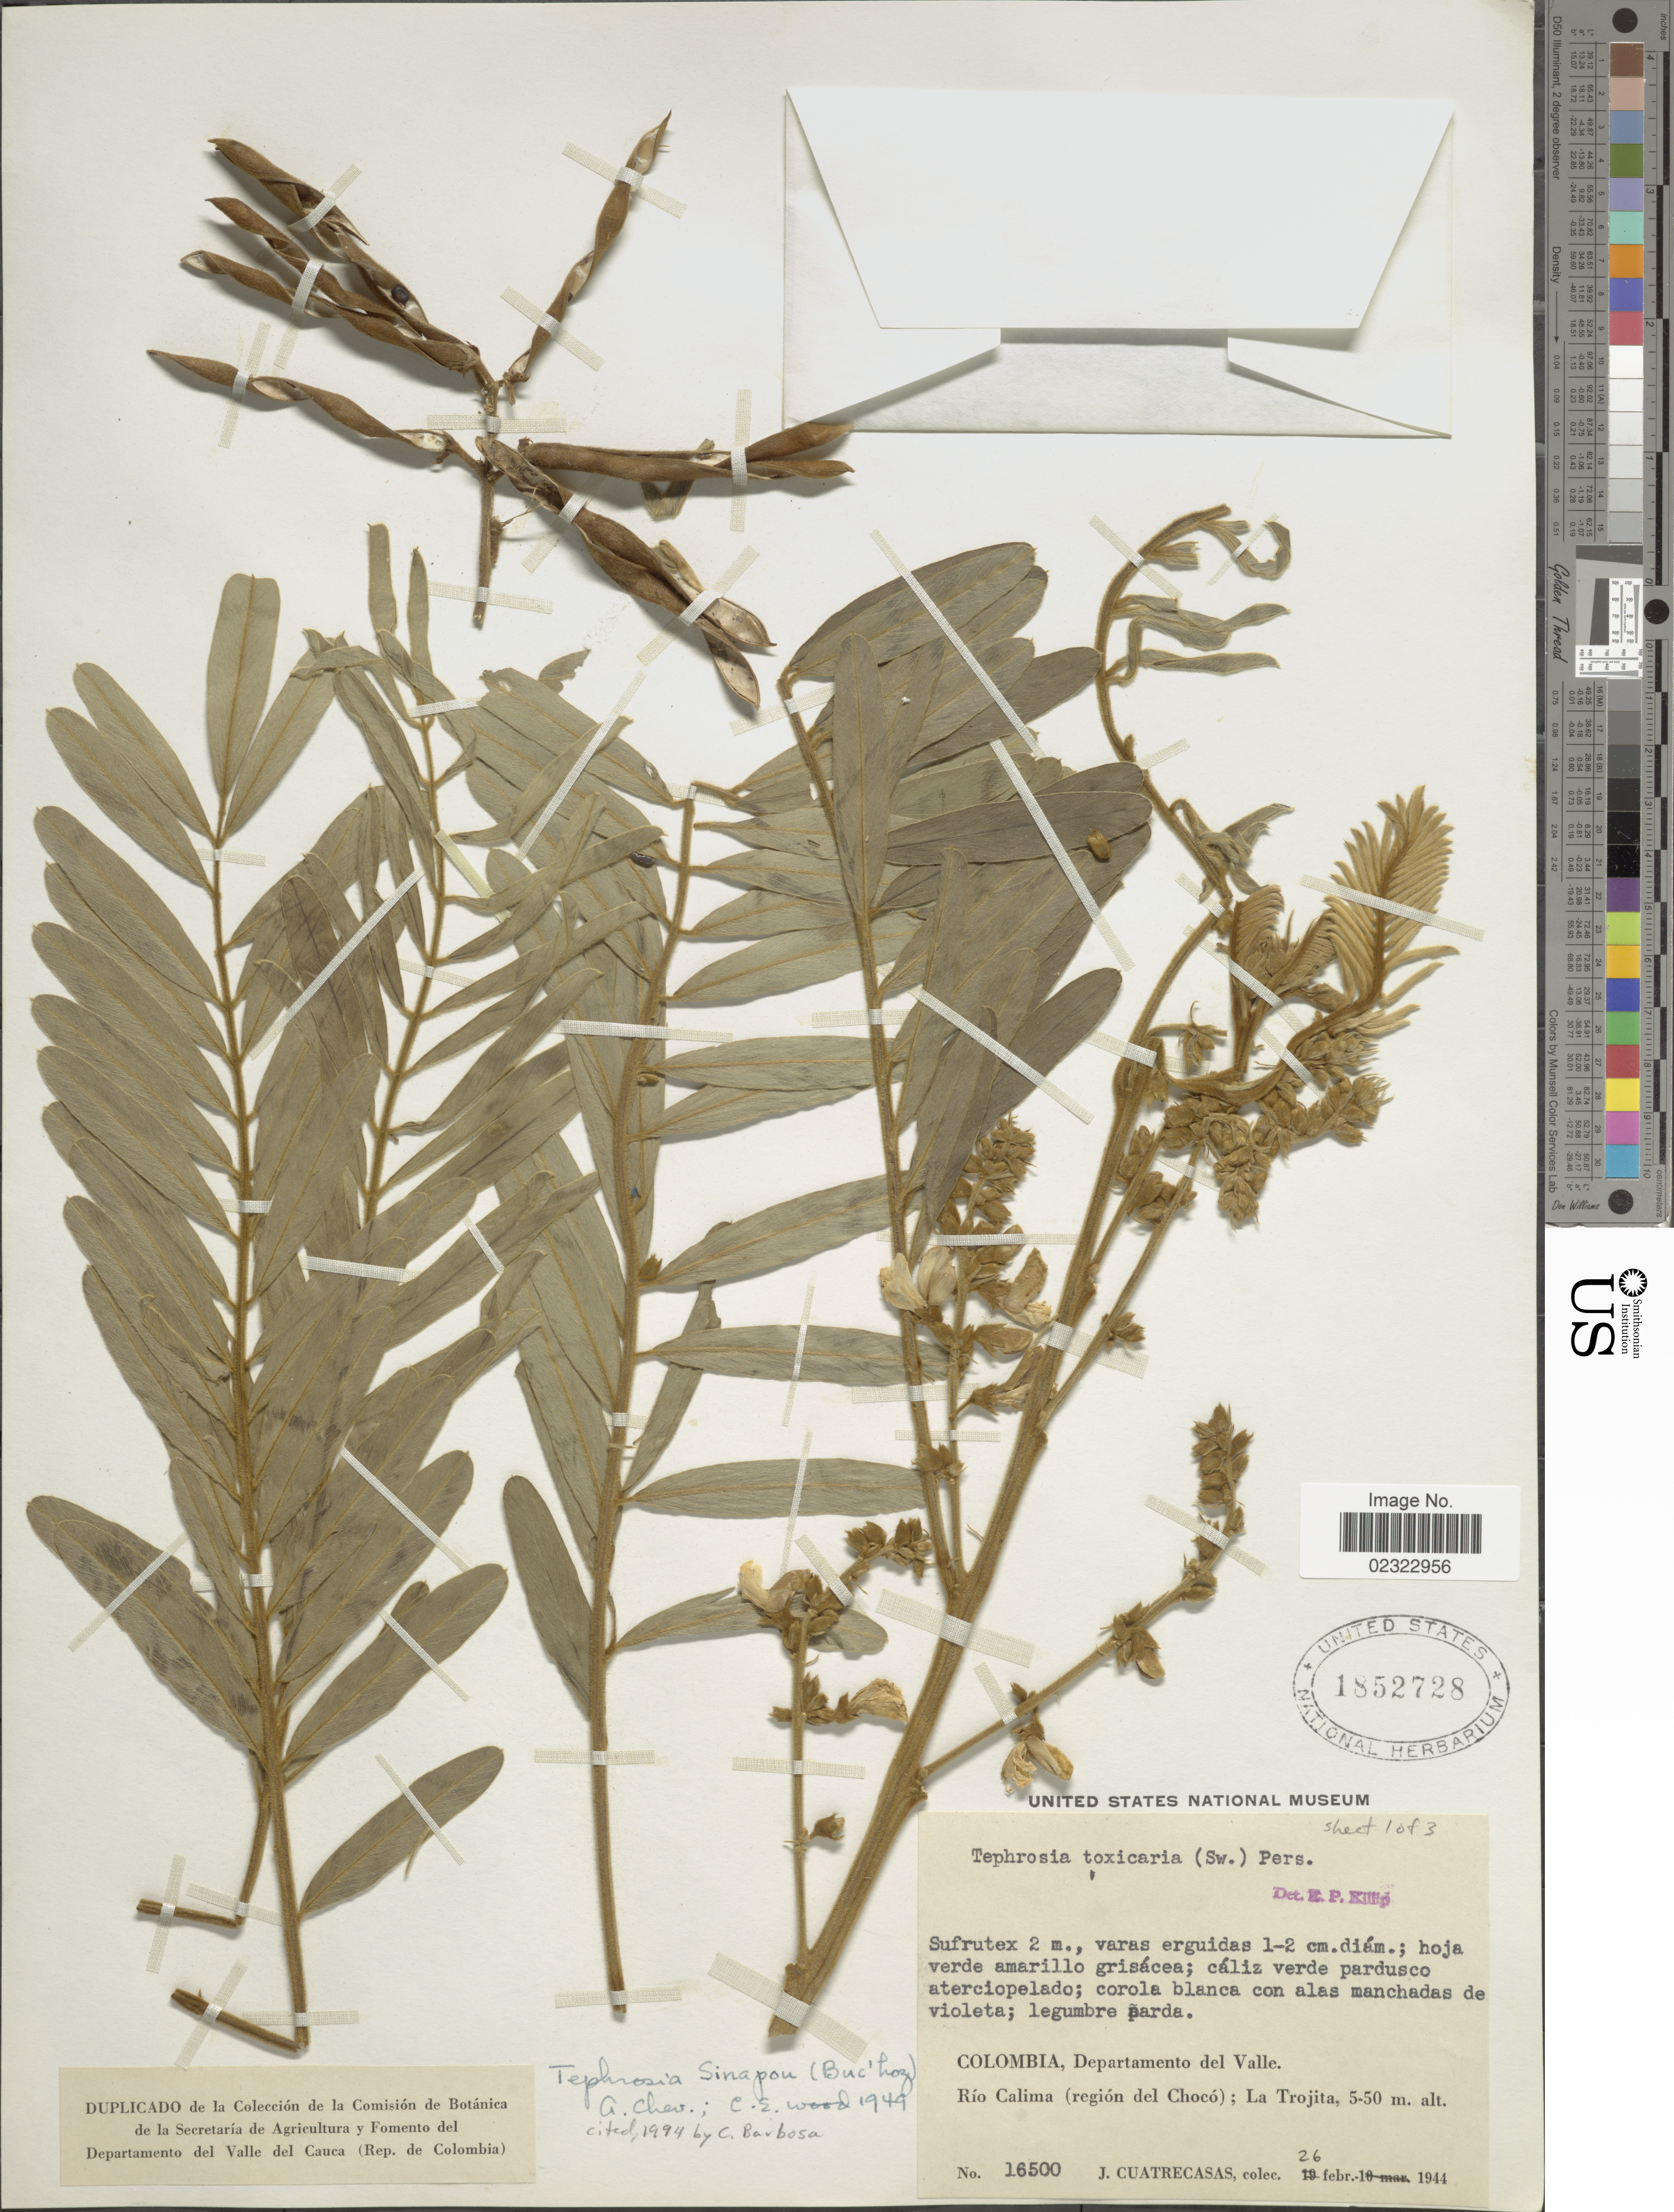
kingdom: Plantae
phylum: Tracheophyta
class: Magnoliopsida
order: Fabales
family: Fabaceae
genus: Tephrosia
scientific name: Tephrosia sinapou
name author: (Buc'hoz) A. Chev.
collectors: J. Cuatrecasas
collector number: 16500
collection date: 1944-02-26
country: Colombia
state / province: Valle del Cauca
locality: Colombia, Departamento del Valle, Rio Calima (Region del Choco): La Trojita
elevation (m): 5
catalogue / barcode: US 1852728